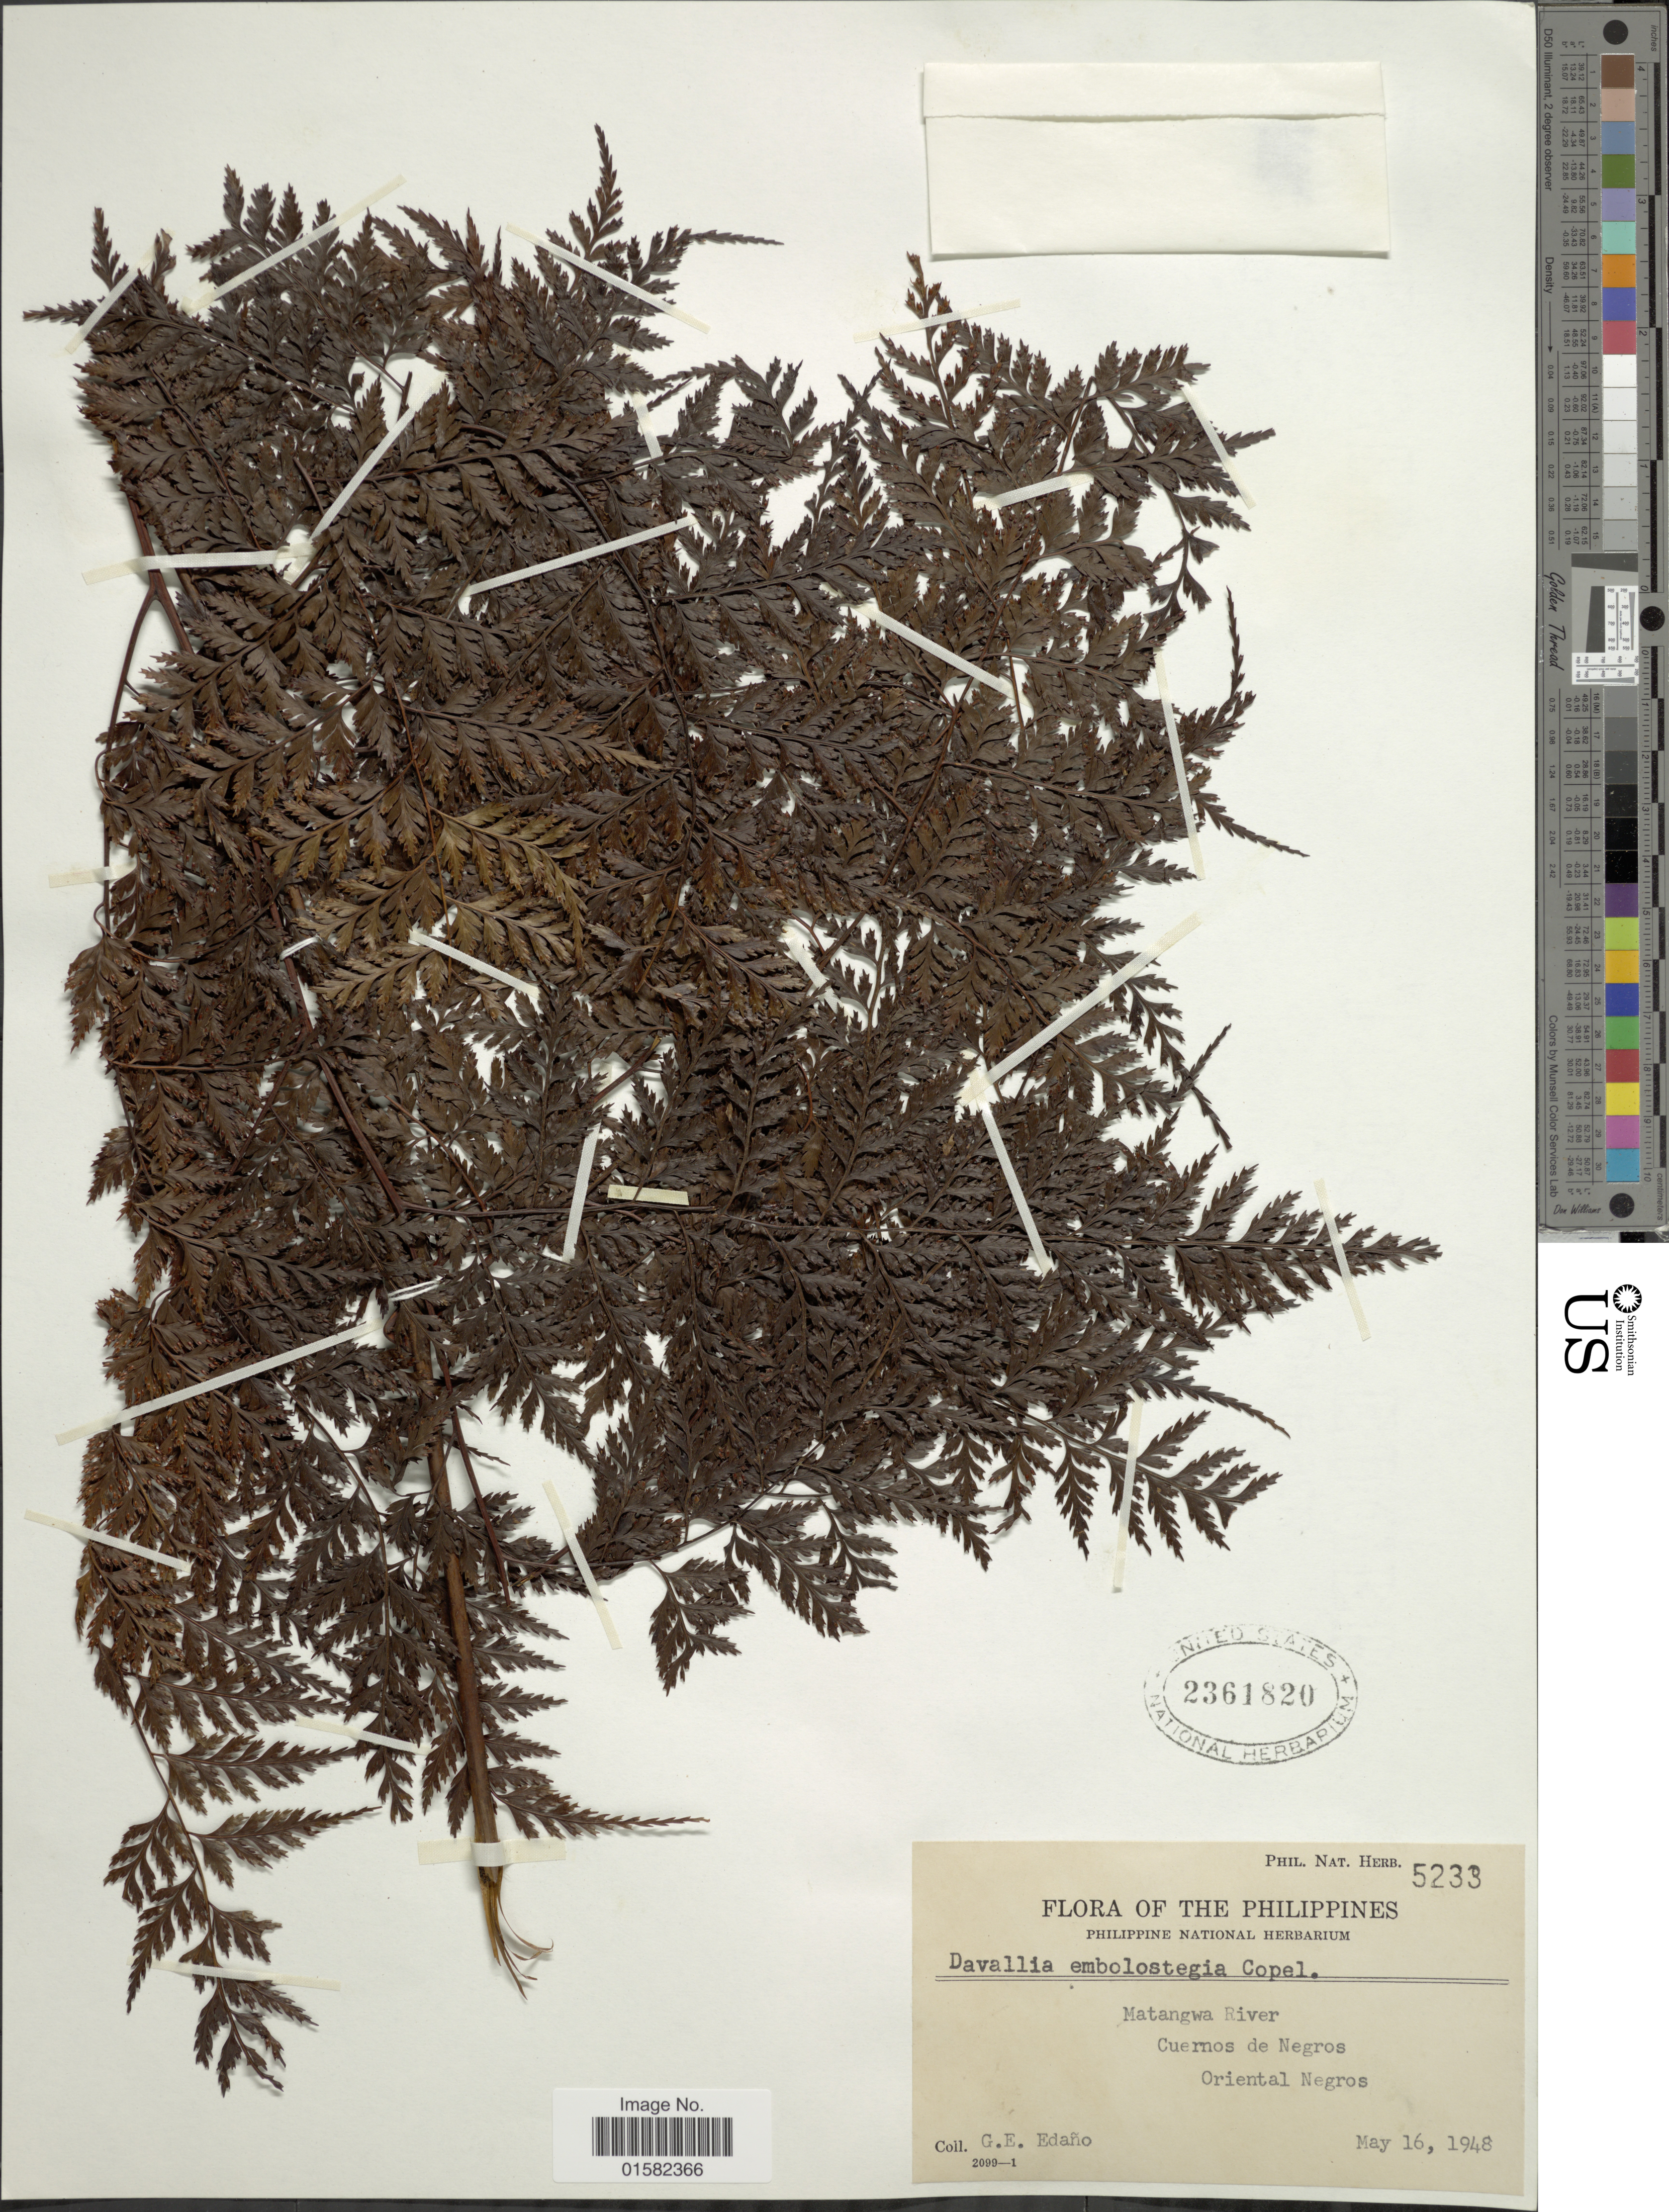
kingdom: Plantae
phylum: Tracheophyta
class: Polypodiopsida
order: Polypodiales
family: Davalliaceae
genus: Wibelia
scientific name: Wibelia embolostegia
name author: (Colla) M. Kato & Tsutsumi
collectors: G. Edaño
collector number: Phil. Nat. Herb. 5233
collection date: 1948-05-16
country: Philippines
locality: Matangwa River, Cuernos de Negros, Oriental Negros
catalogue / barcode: US 2361820